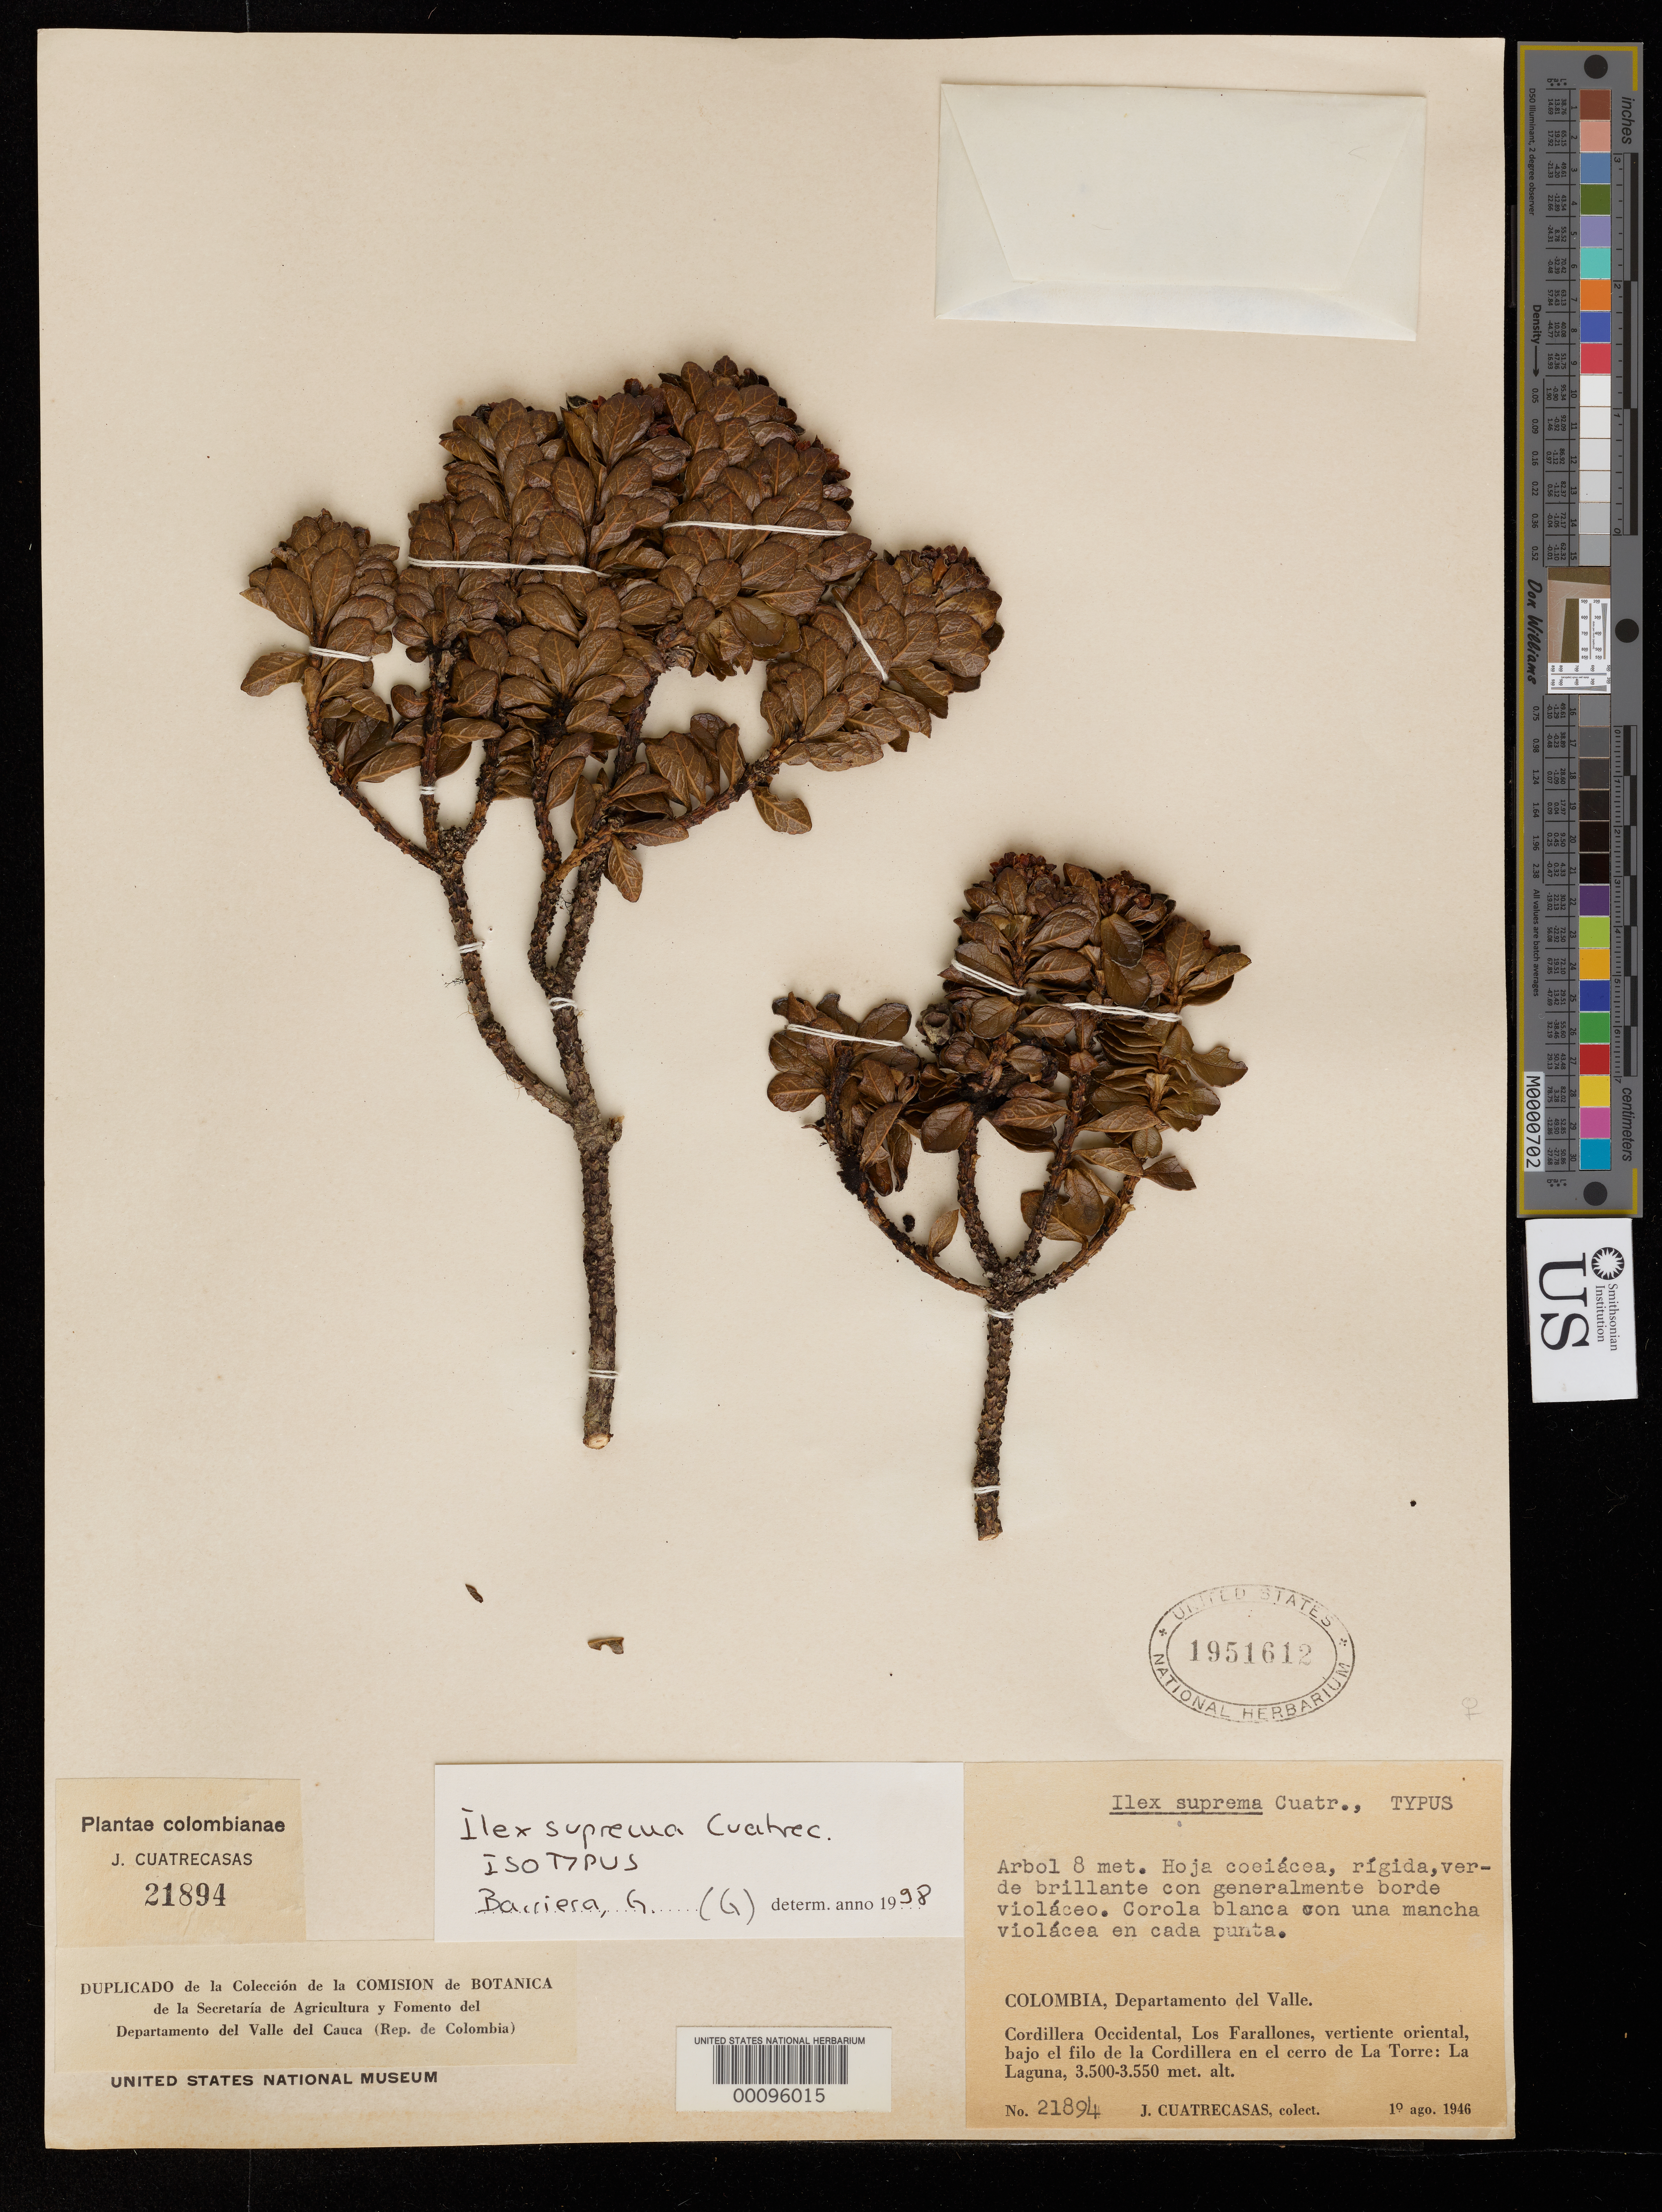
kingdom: Plantae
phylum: Tracheophyta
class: Magnoliopsida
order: Aquifoliales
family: Aquifoliaceae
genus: Ilex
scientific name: Ilex suprema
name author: Cuatrec.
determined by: Barriera, Gabrielle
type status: Isotype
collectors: J. Cuatrecasas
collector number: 21894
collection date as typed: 01 Aug 1946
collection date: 1946-08-01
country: Colombia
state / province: Valle del Cauca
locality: Cordillera Occidental, Los Farallones, Vertiente Oriental, Bajo El Filo de La Cordillera en El Cerro de La Torre.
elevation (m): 3500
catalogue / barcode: US 1951612